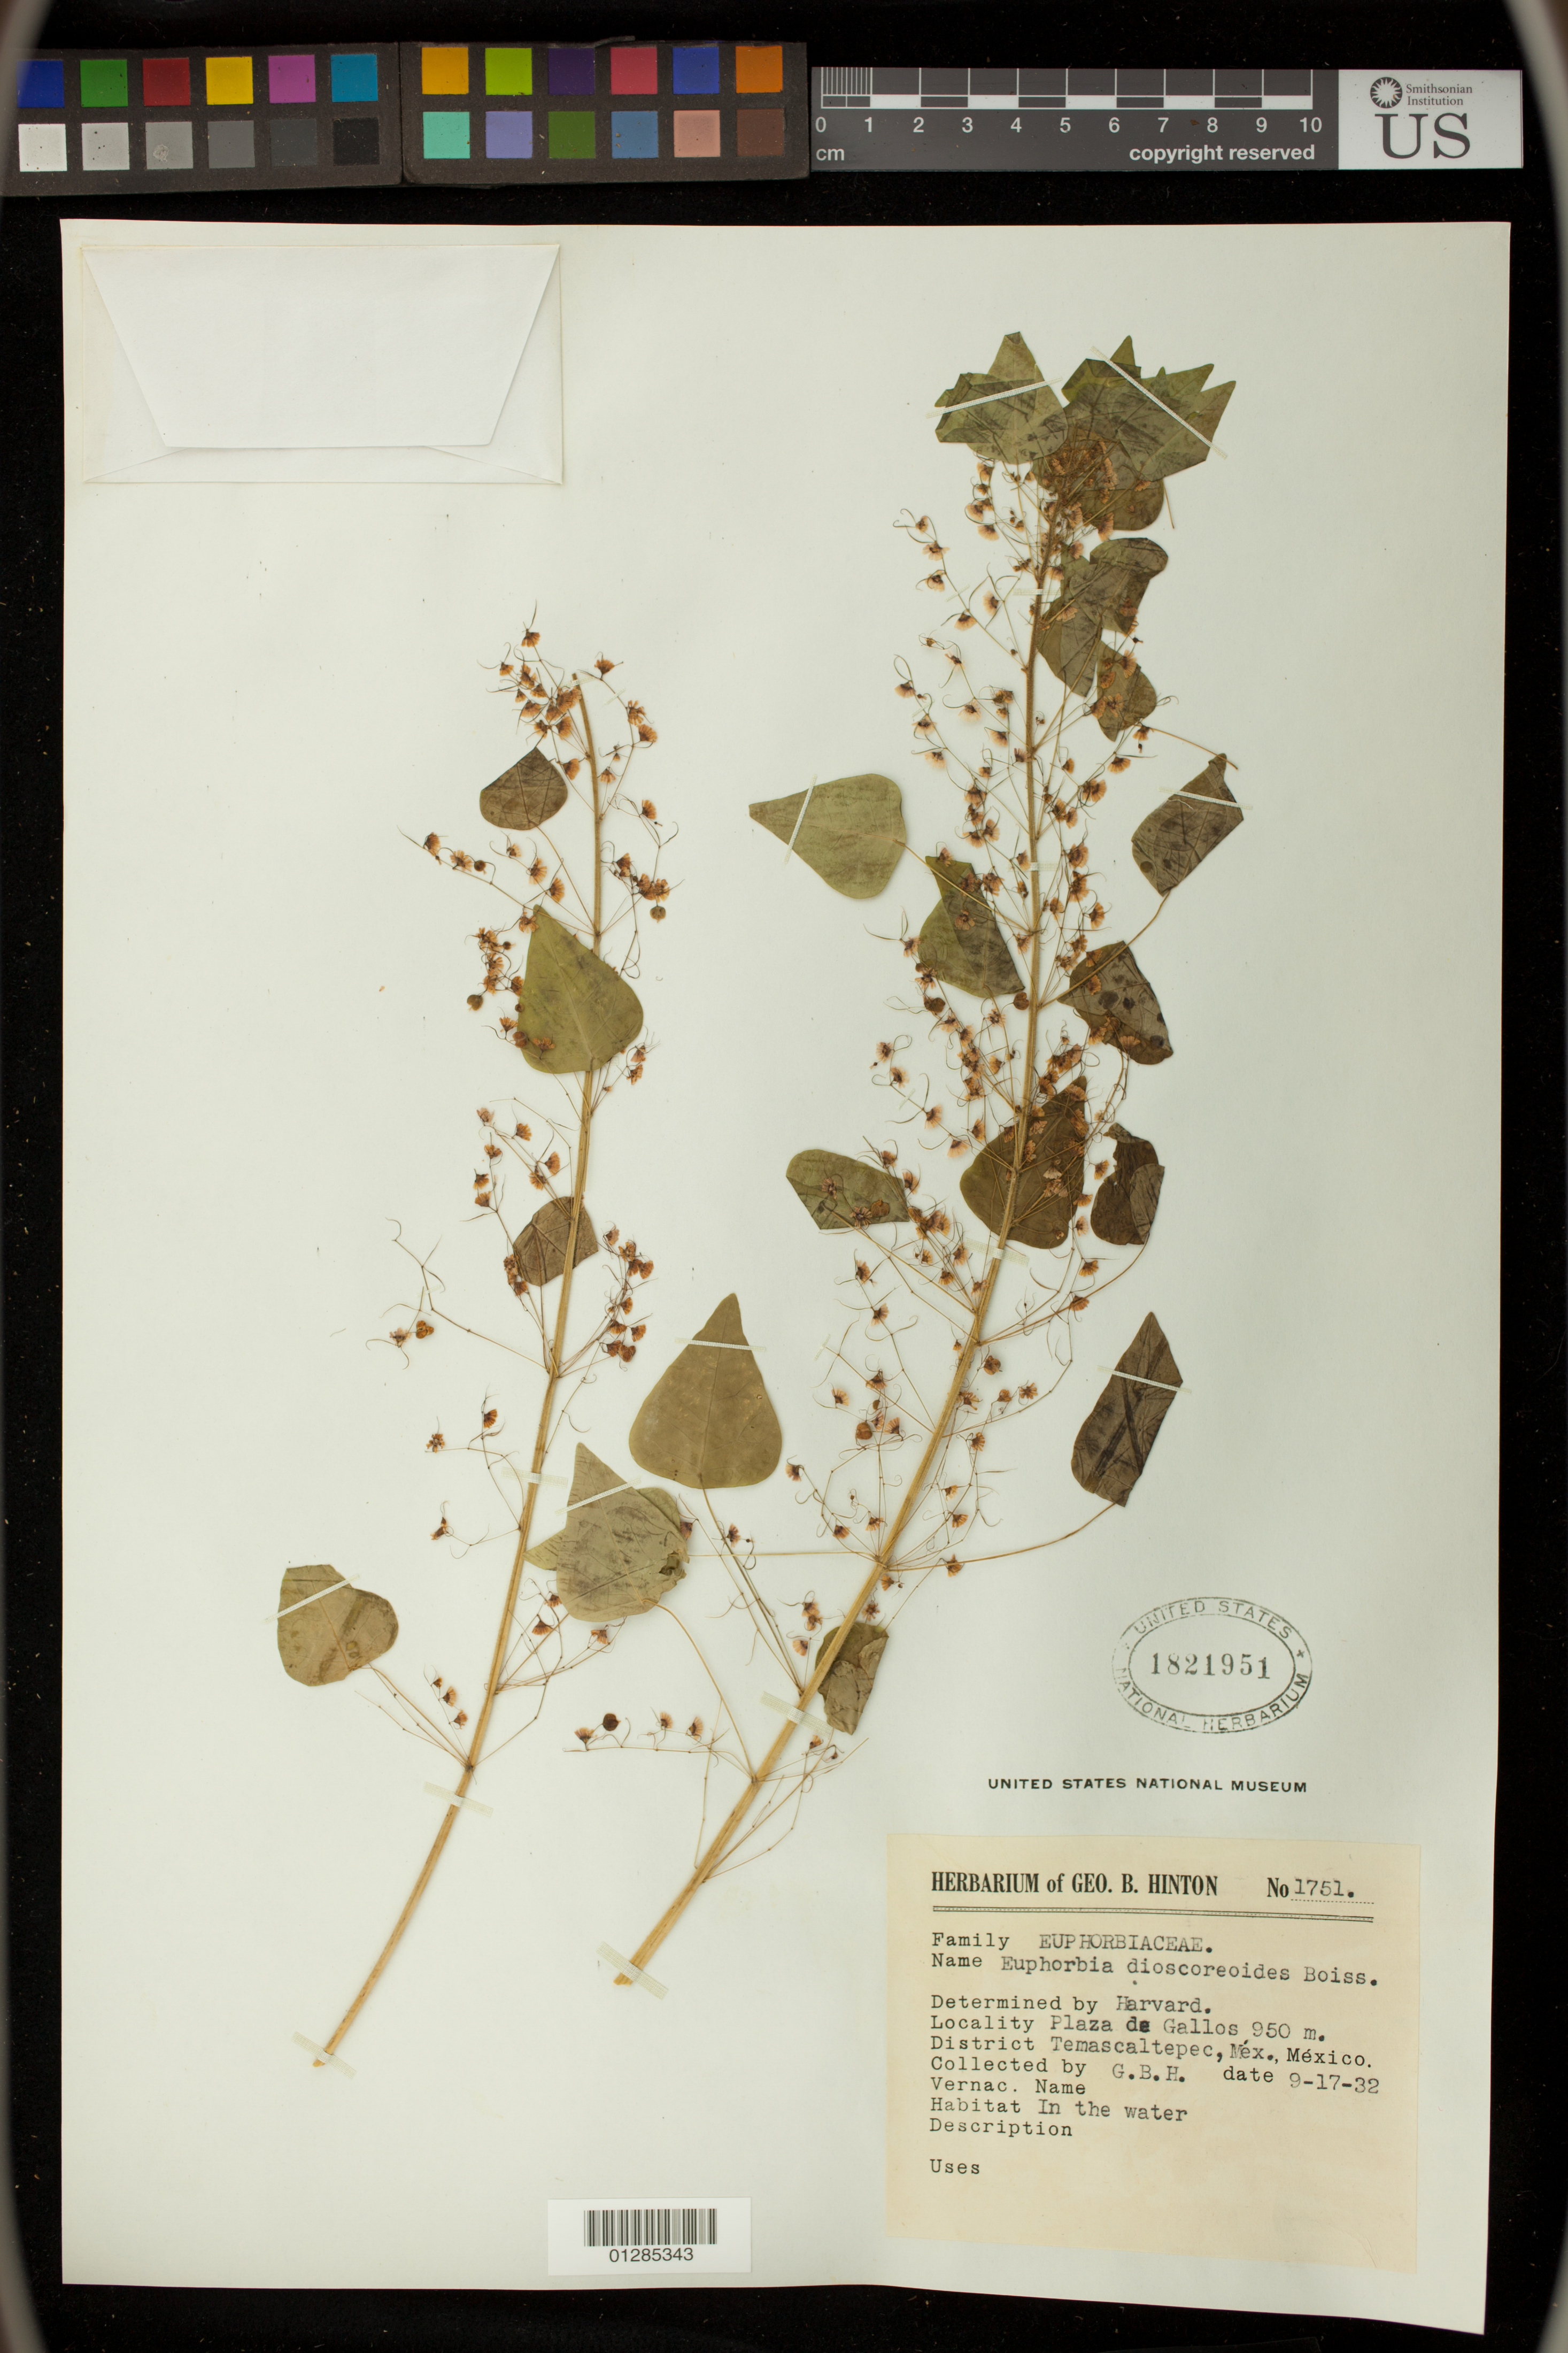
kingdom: Plantae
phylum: Tracheophyta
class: Magnoliopsida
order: Malpighiales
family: Euphorbiaceae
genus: Euphorbia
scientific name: Euphorbia dioscoreoides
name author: Boiss.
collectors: G. B. Hinton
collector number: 1751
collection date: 1932-09-17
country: Mexico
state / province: México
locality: Plaza de Gallos, Temascaltepec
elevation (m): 950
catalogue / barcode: US 1821951